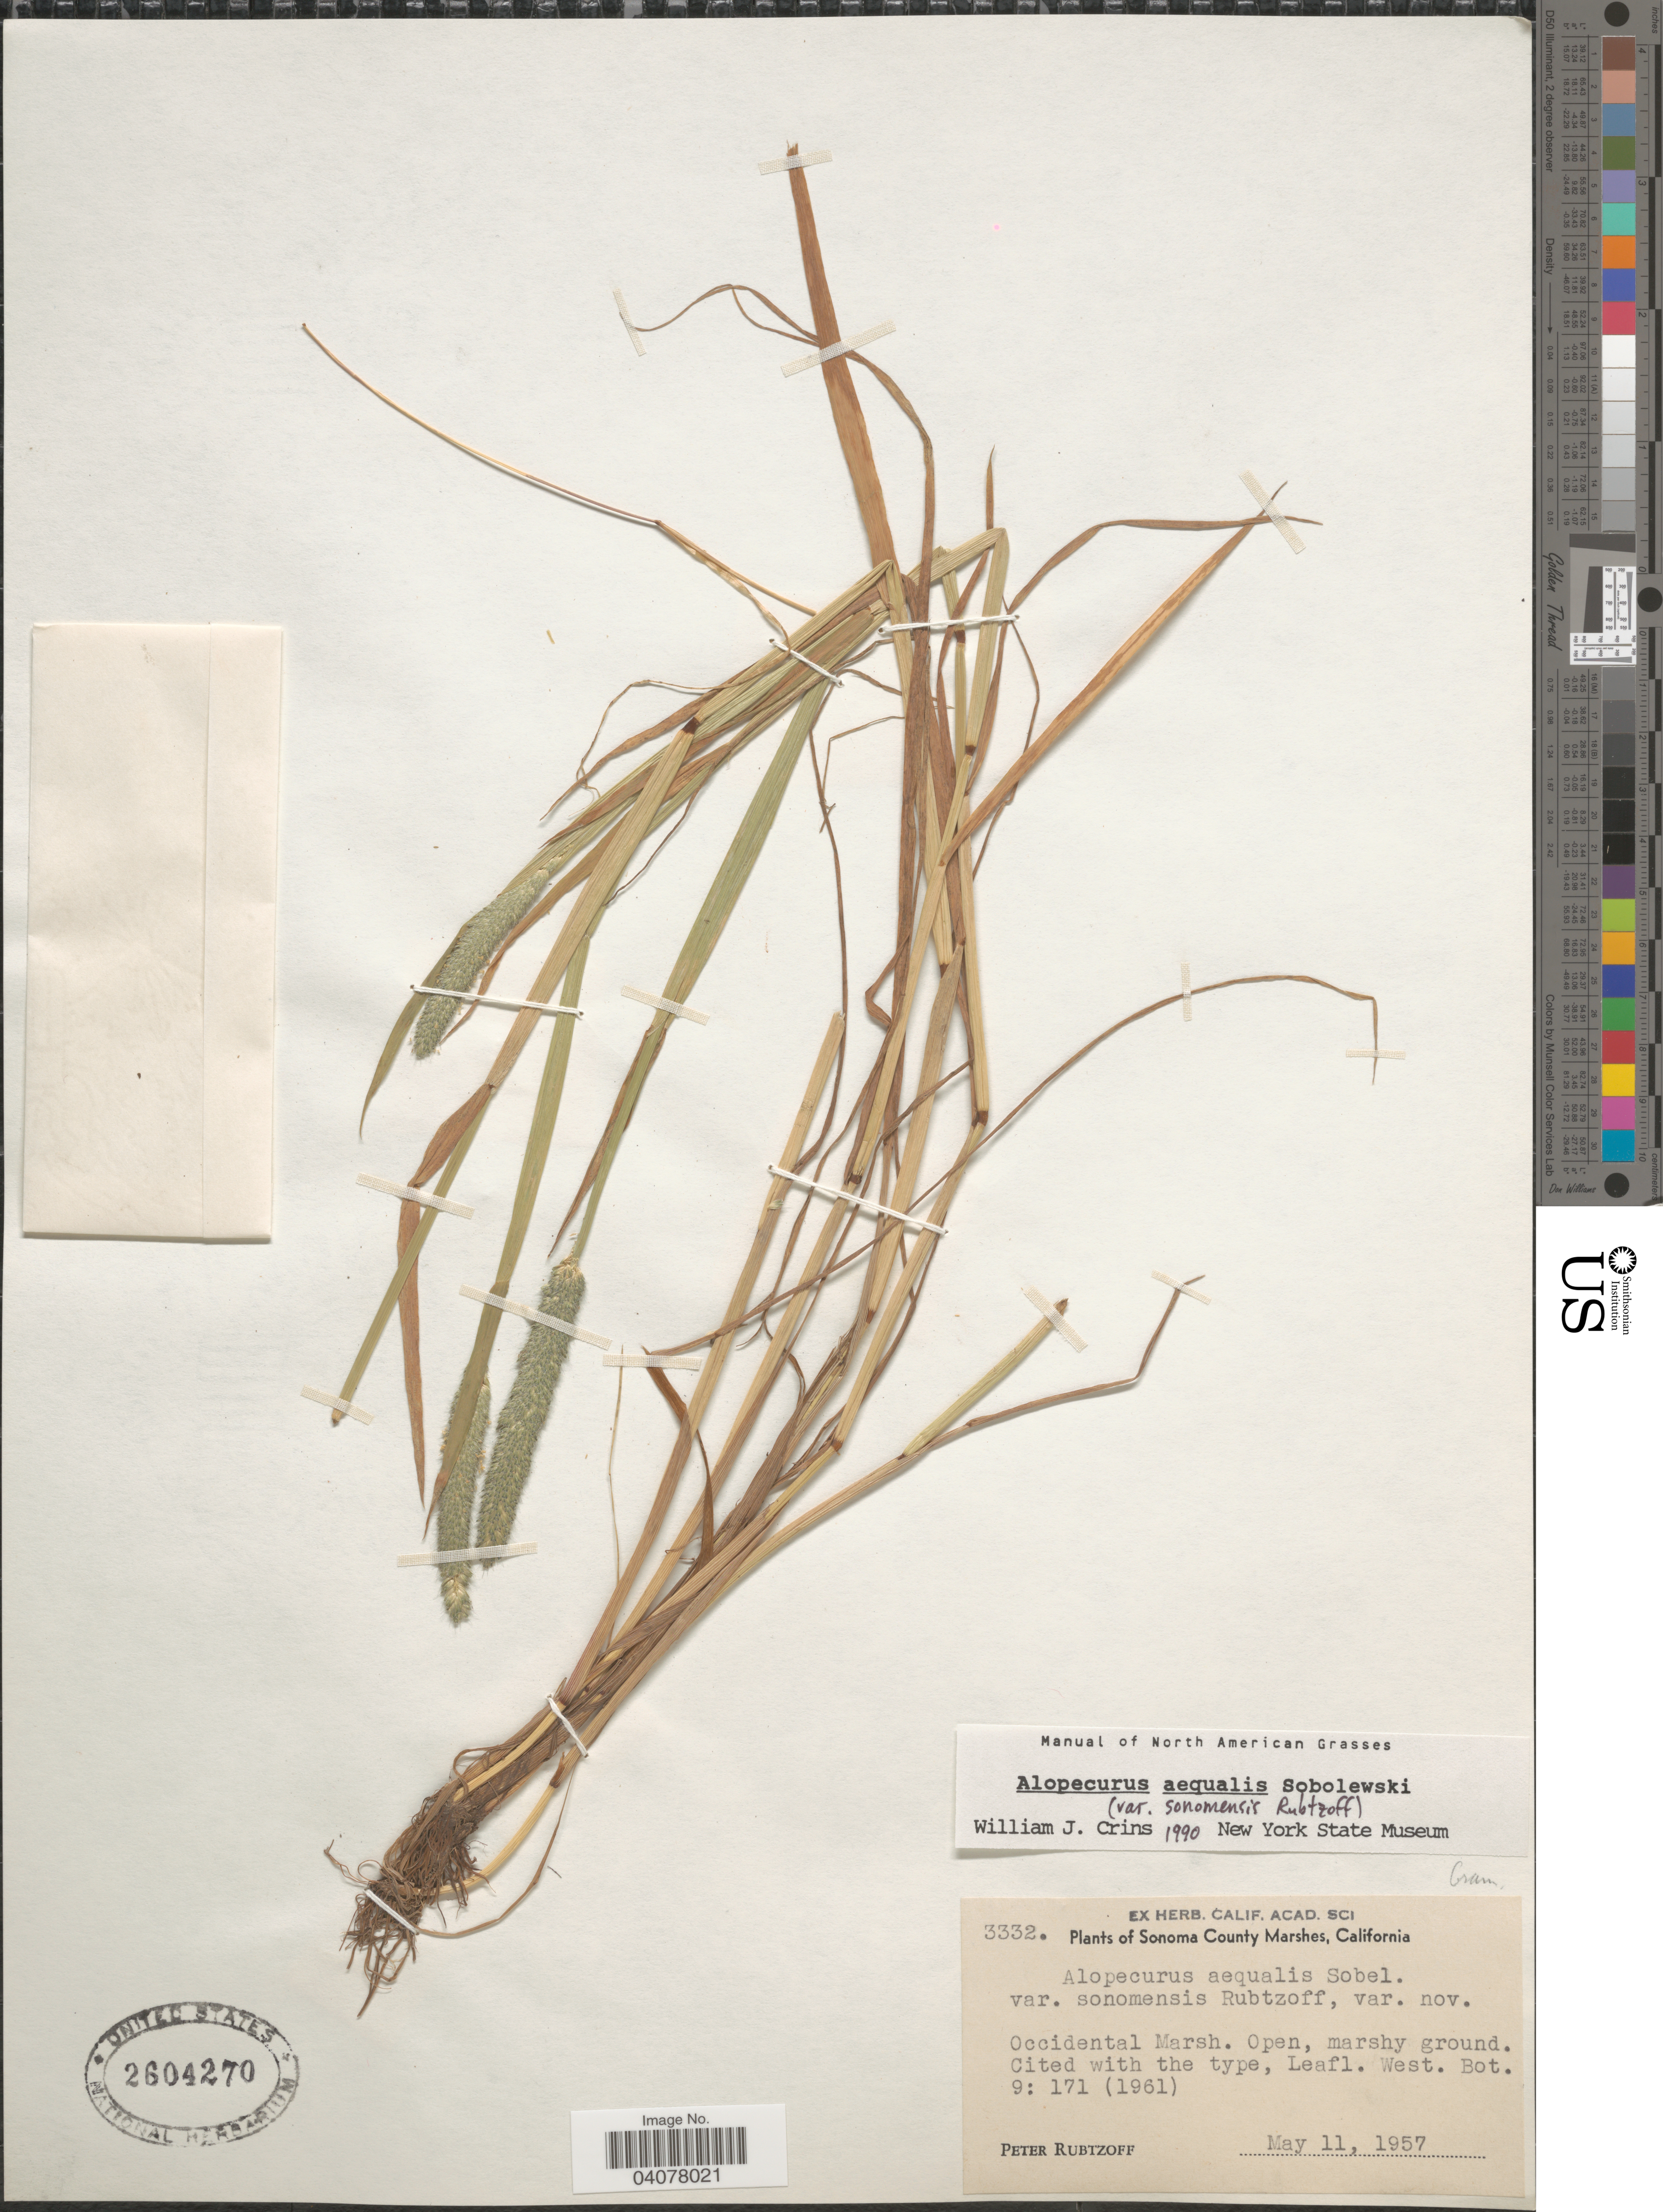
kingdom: Plantae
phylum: Tracheophyta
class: Liliopsida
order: Poales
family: Poaceae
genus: Alopecurus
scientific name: Alopecurus aequalis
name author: Sobol.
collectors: P. Rubtzoff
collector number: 3332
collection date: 1957-05-11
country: United States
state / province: California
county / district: Sonoma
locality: Sonoma County Marshes. Occidental Marsh.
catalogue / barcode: US 2604270